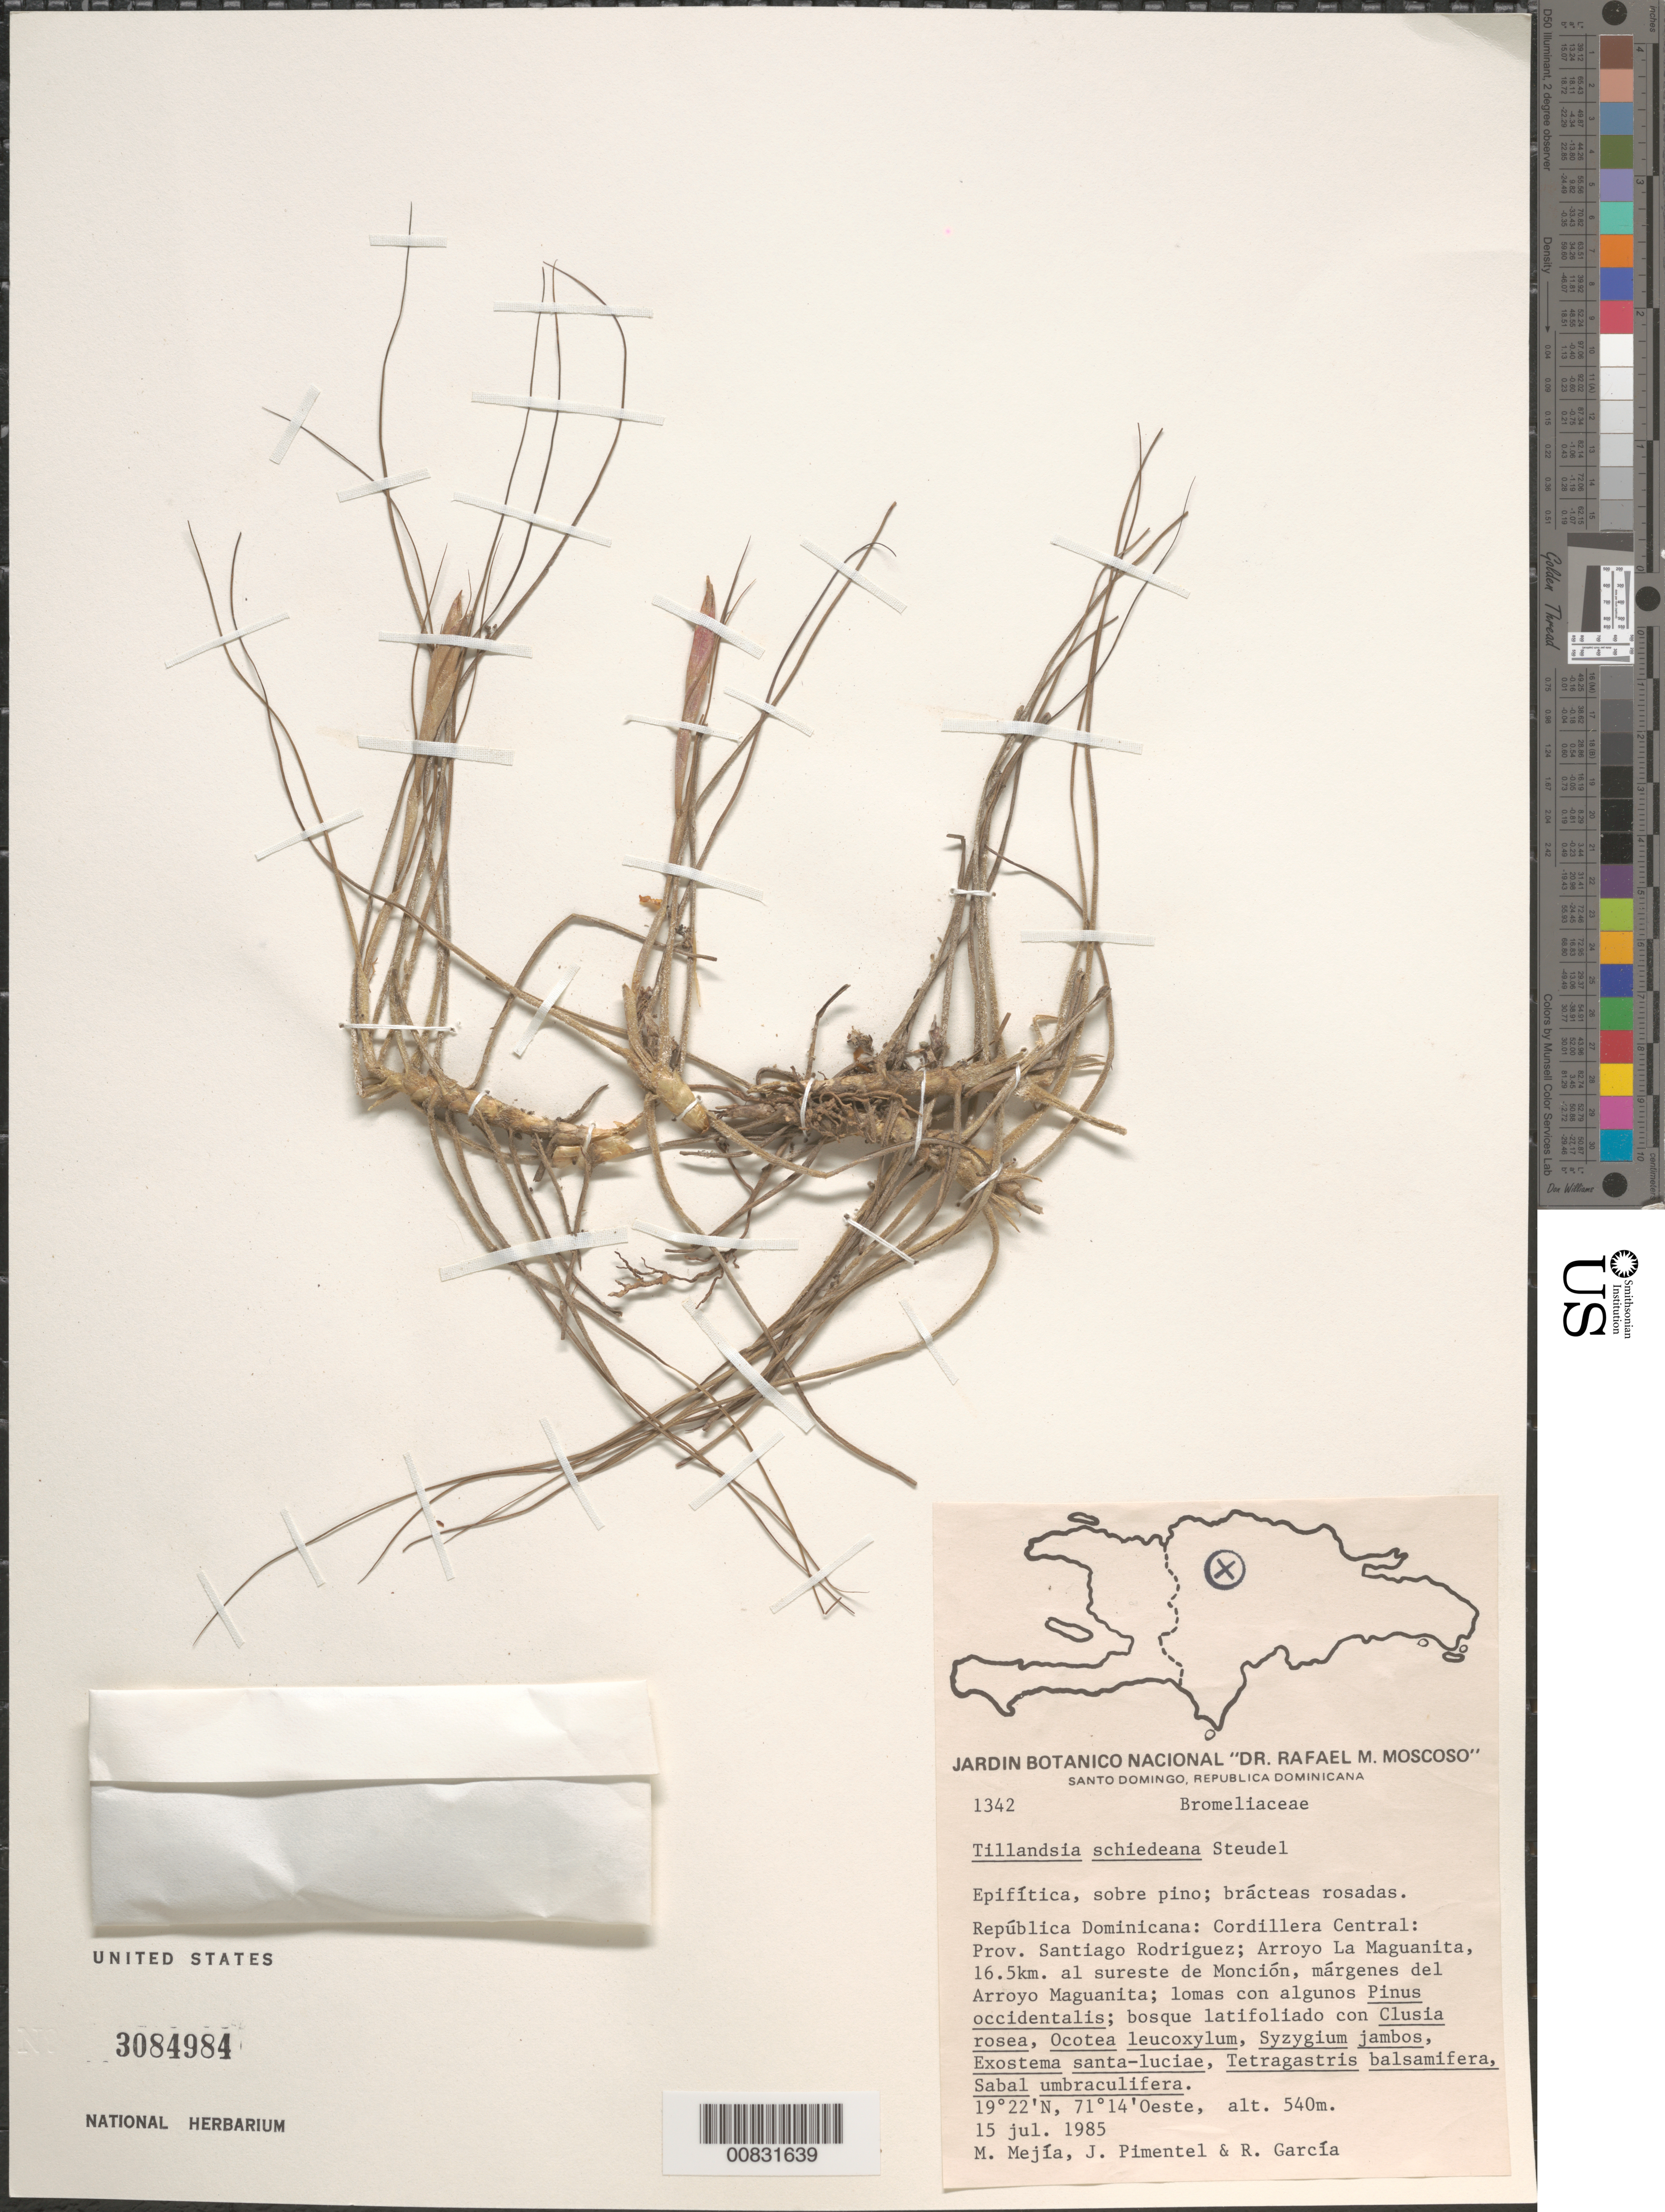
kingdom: Plantae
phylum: Tracheophyta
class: Liliopsida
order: Poales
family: Bromeliaceae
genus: Tillandsia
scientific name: Tillandsia schiedeana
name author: Steud.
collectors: M. Mejia, J. Pimentel & R. G. García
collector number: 1342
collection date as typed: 15 Jul 1985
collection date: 1985-07-15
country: Dominican Republic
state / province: Sabaneta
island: Hispaniola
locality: Coordillera Central: Prov. Santiago Rodríguez; Arroyo La Maguanita, 16.5 km. al sureste de Monción, márgenes del Arroyo Maguanita.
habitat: Sobre pino. Lomas con algunos Pinus occidentalis; bosque latifoliado con Clusia rosea, Ocotea leucoxylum, Syzygium jambos,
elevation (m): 540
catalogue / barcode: US 3084984